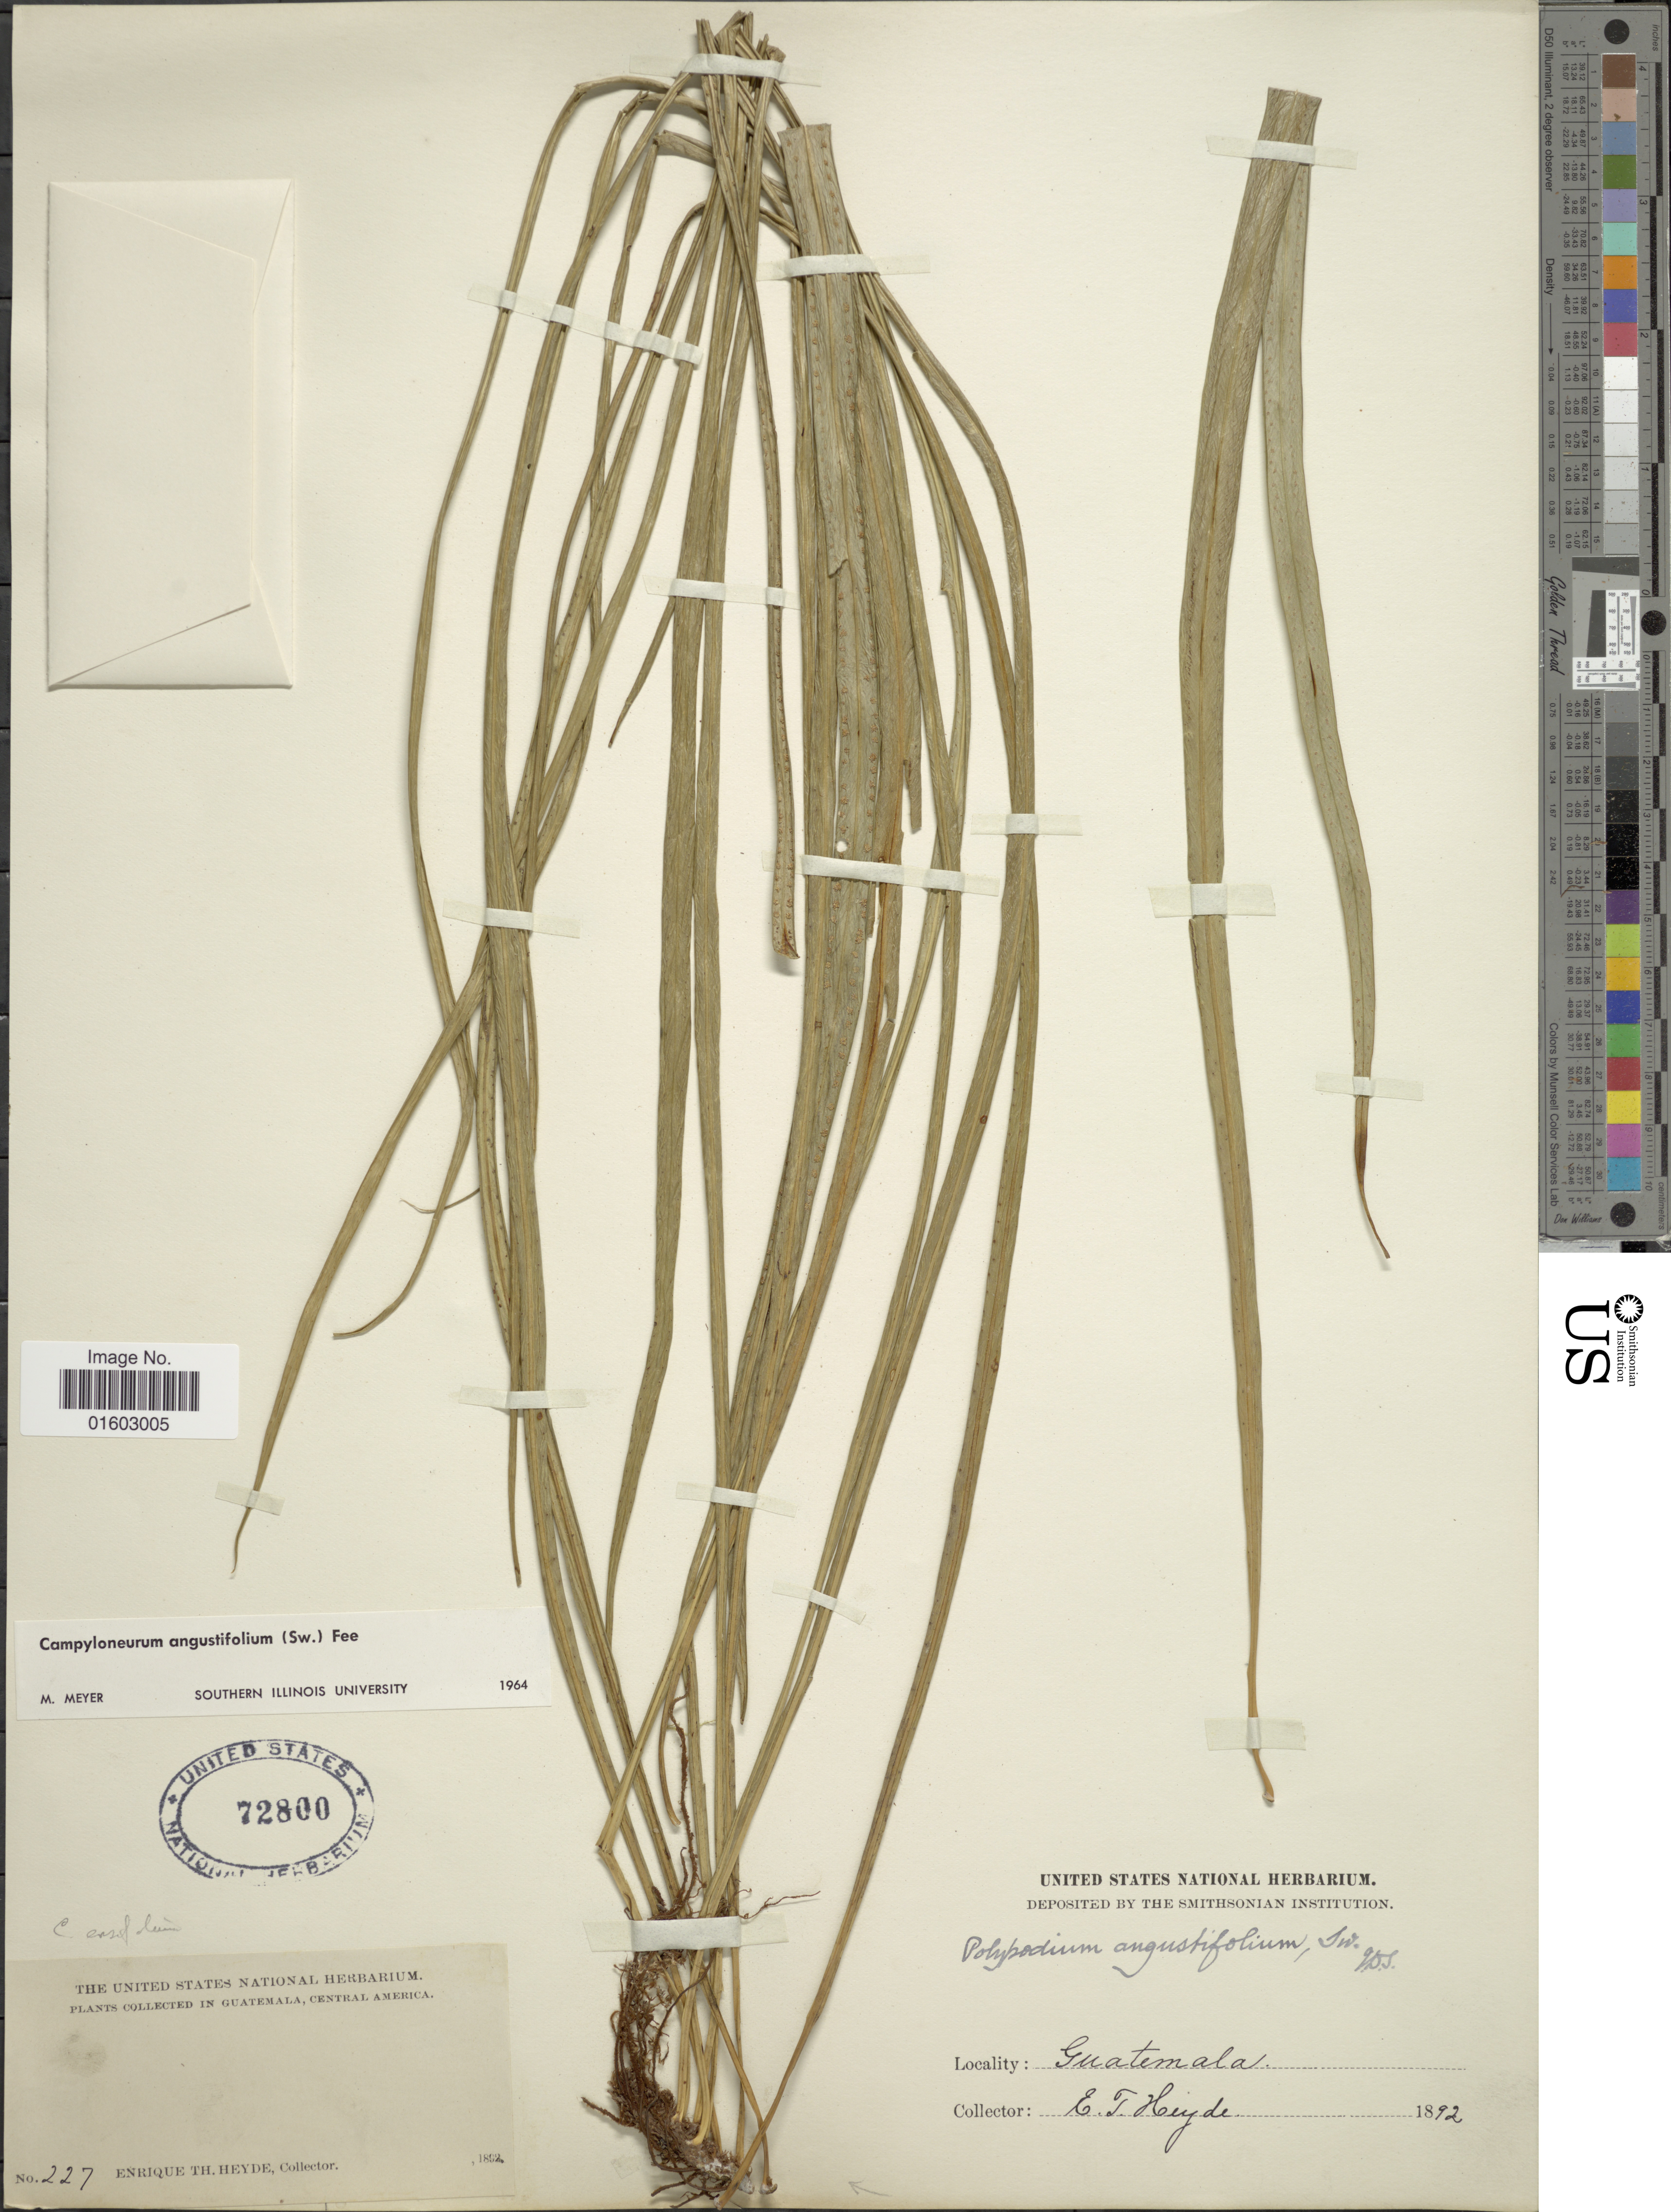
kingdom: Plantae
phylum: Tracheophyta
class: Polypodiopsida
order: Polypodiales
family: Polypodiaceae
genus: Campyloneurum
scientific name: Campyloneurum ensifolium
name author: (Willd.) J. Sm.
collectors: E. T. Heyde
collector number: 227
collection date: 1892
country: Guatemala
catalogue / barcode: US 72800